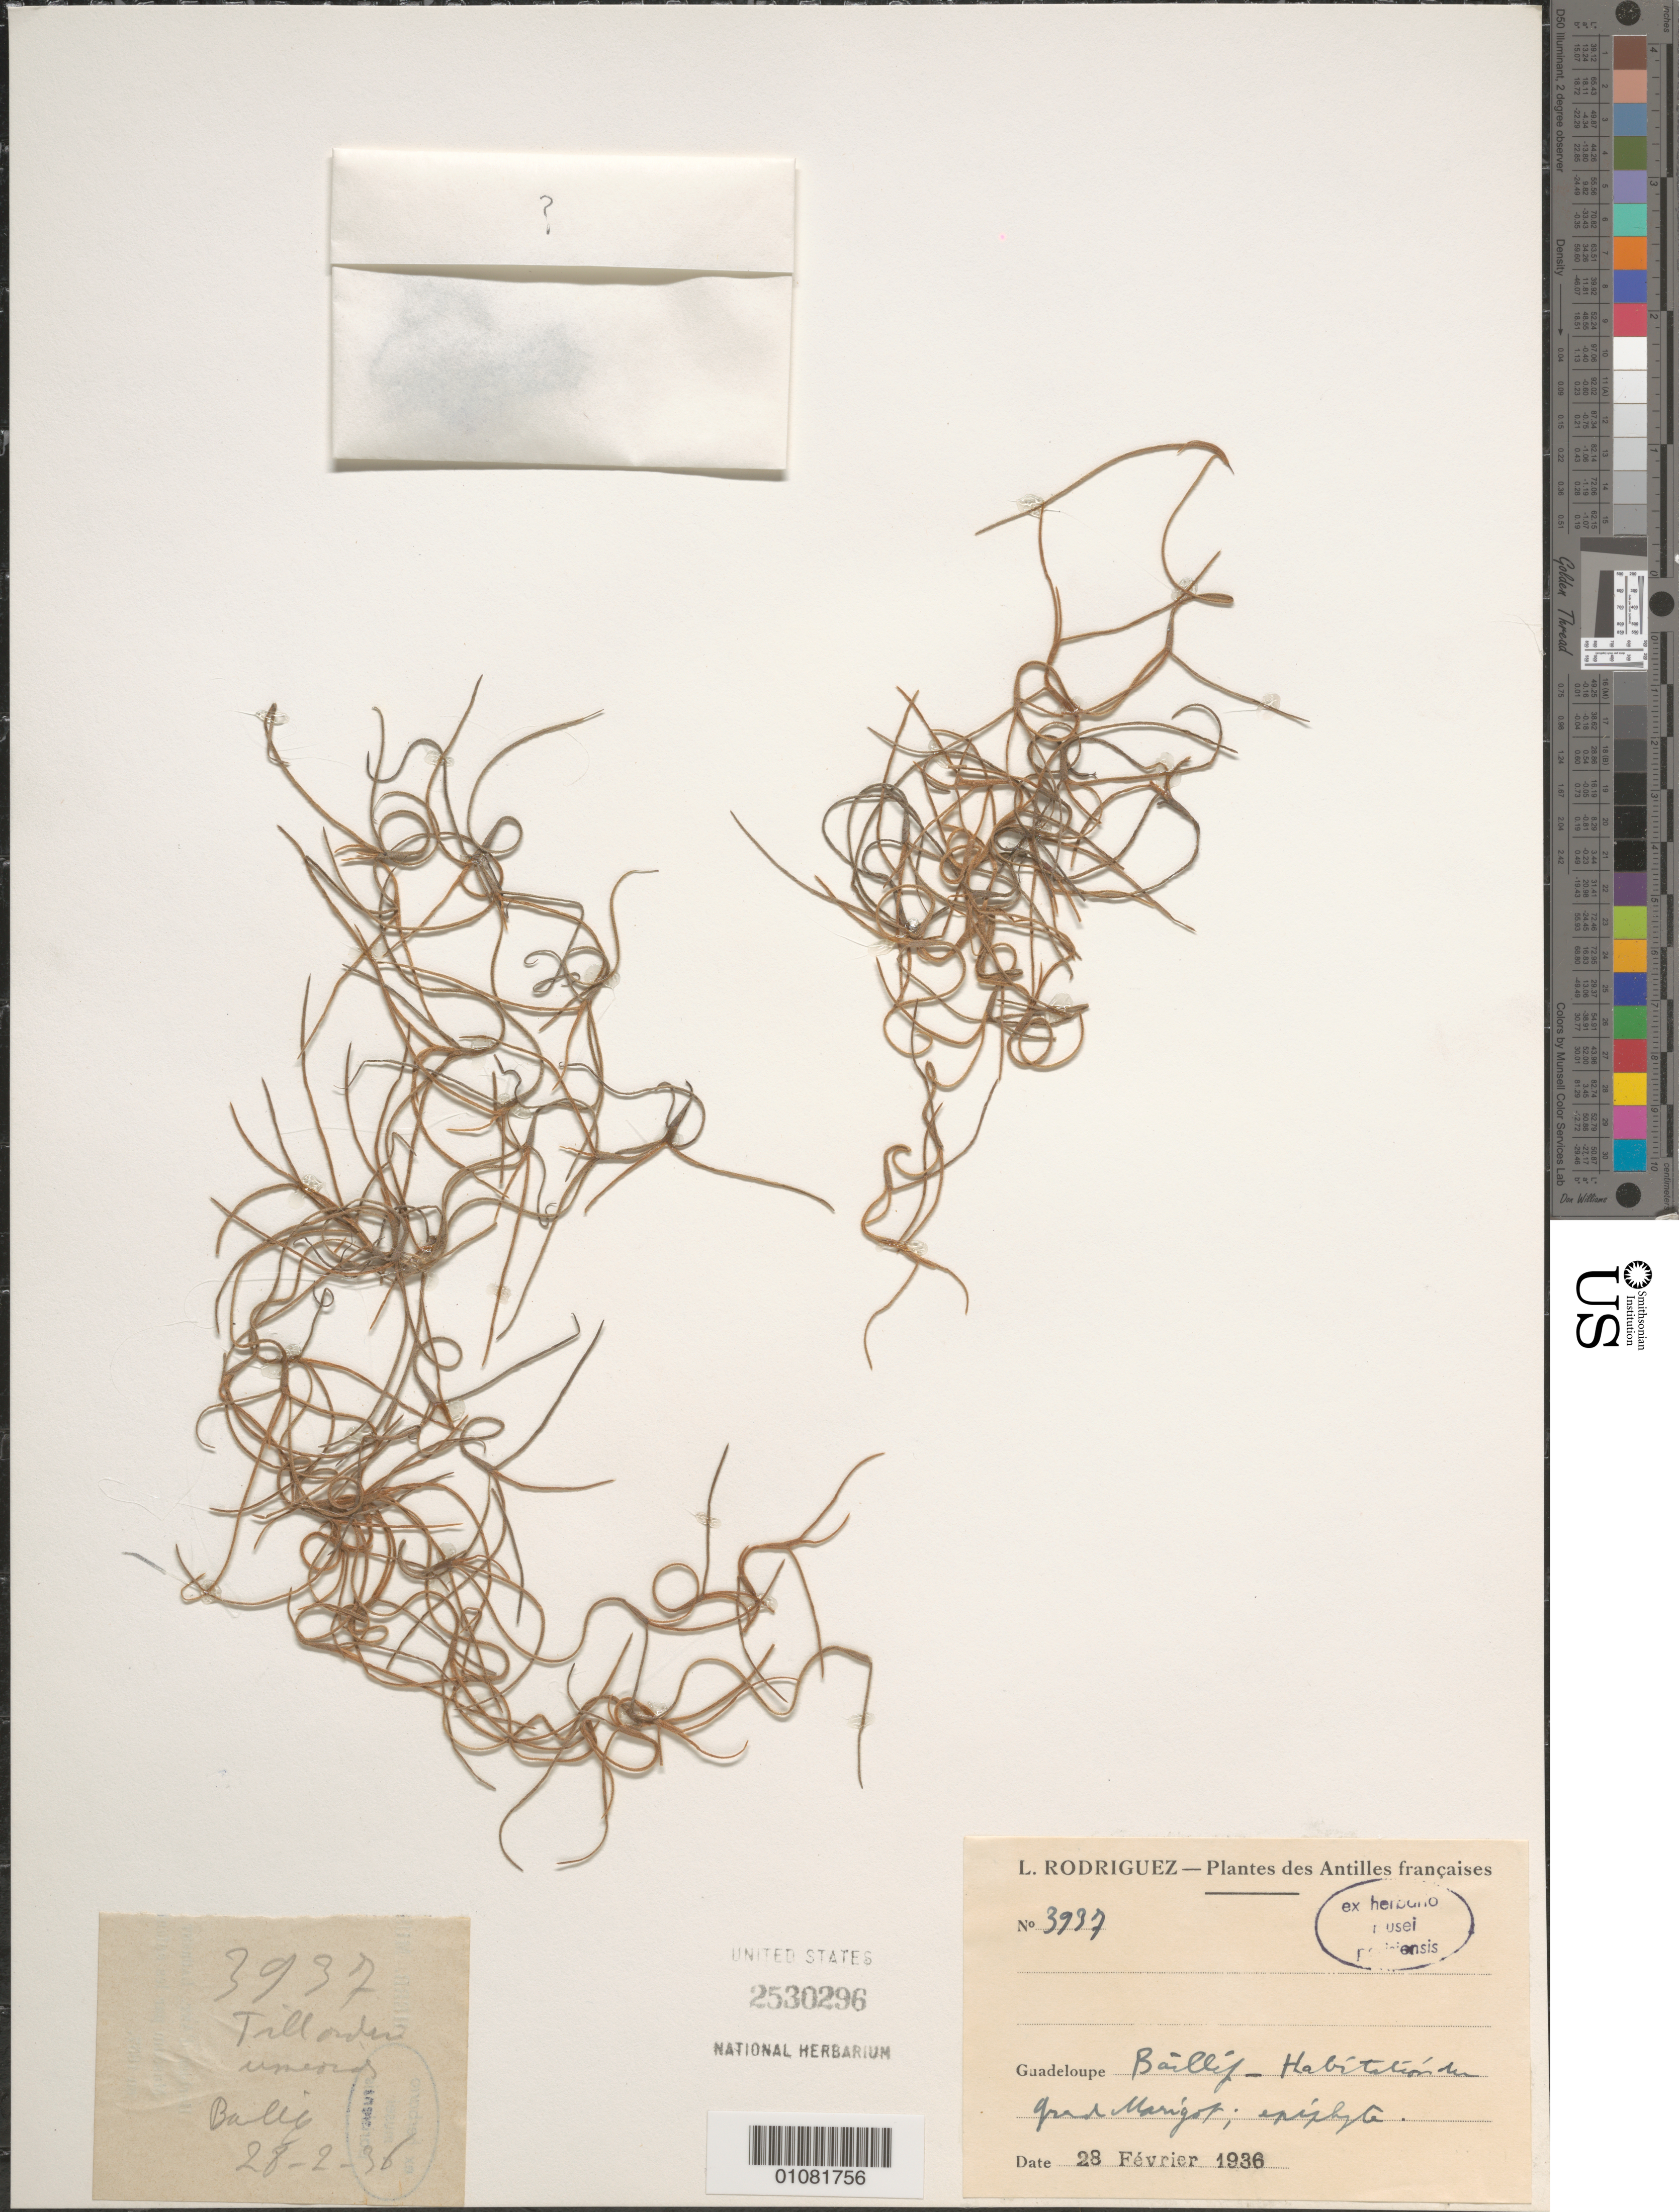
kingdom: Plantae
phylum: Tracheophyta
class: Liliopsida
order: Poales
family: Bromeliaceae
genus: Tillandsia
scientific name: Tillandsia usneoides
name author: (L.) L.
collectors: L. Rodriguez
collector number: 3937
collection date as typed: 28 Feb 1936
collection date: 1936-02-28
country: Guadeloupe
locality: Baillif - Habitation du Grand Marigot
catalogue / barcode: US 2530296